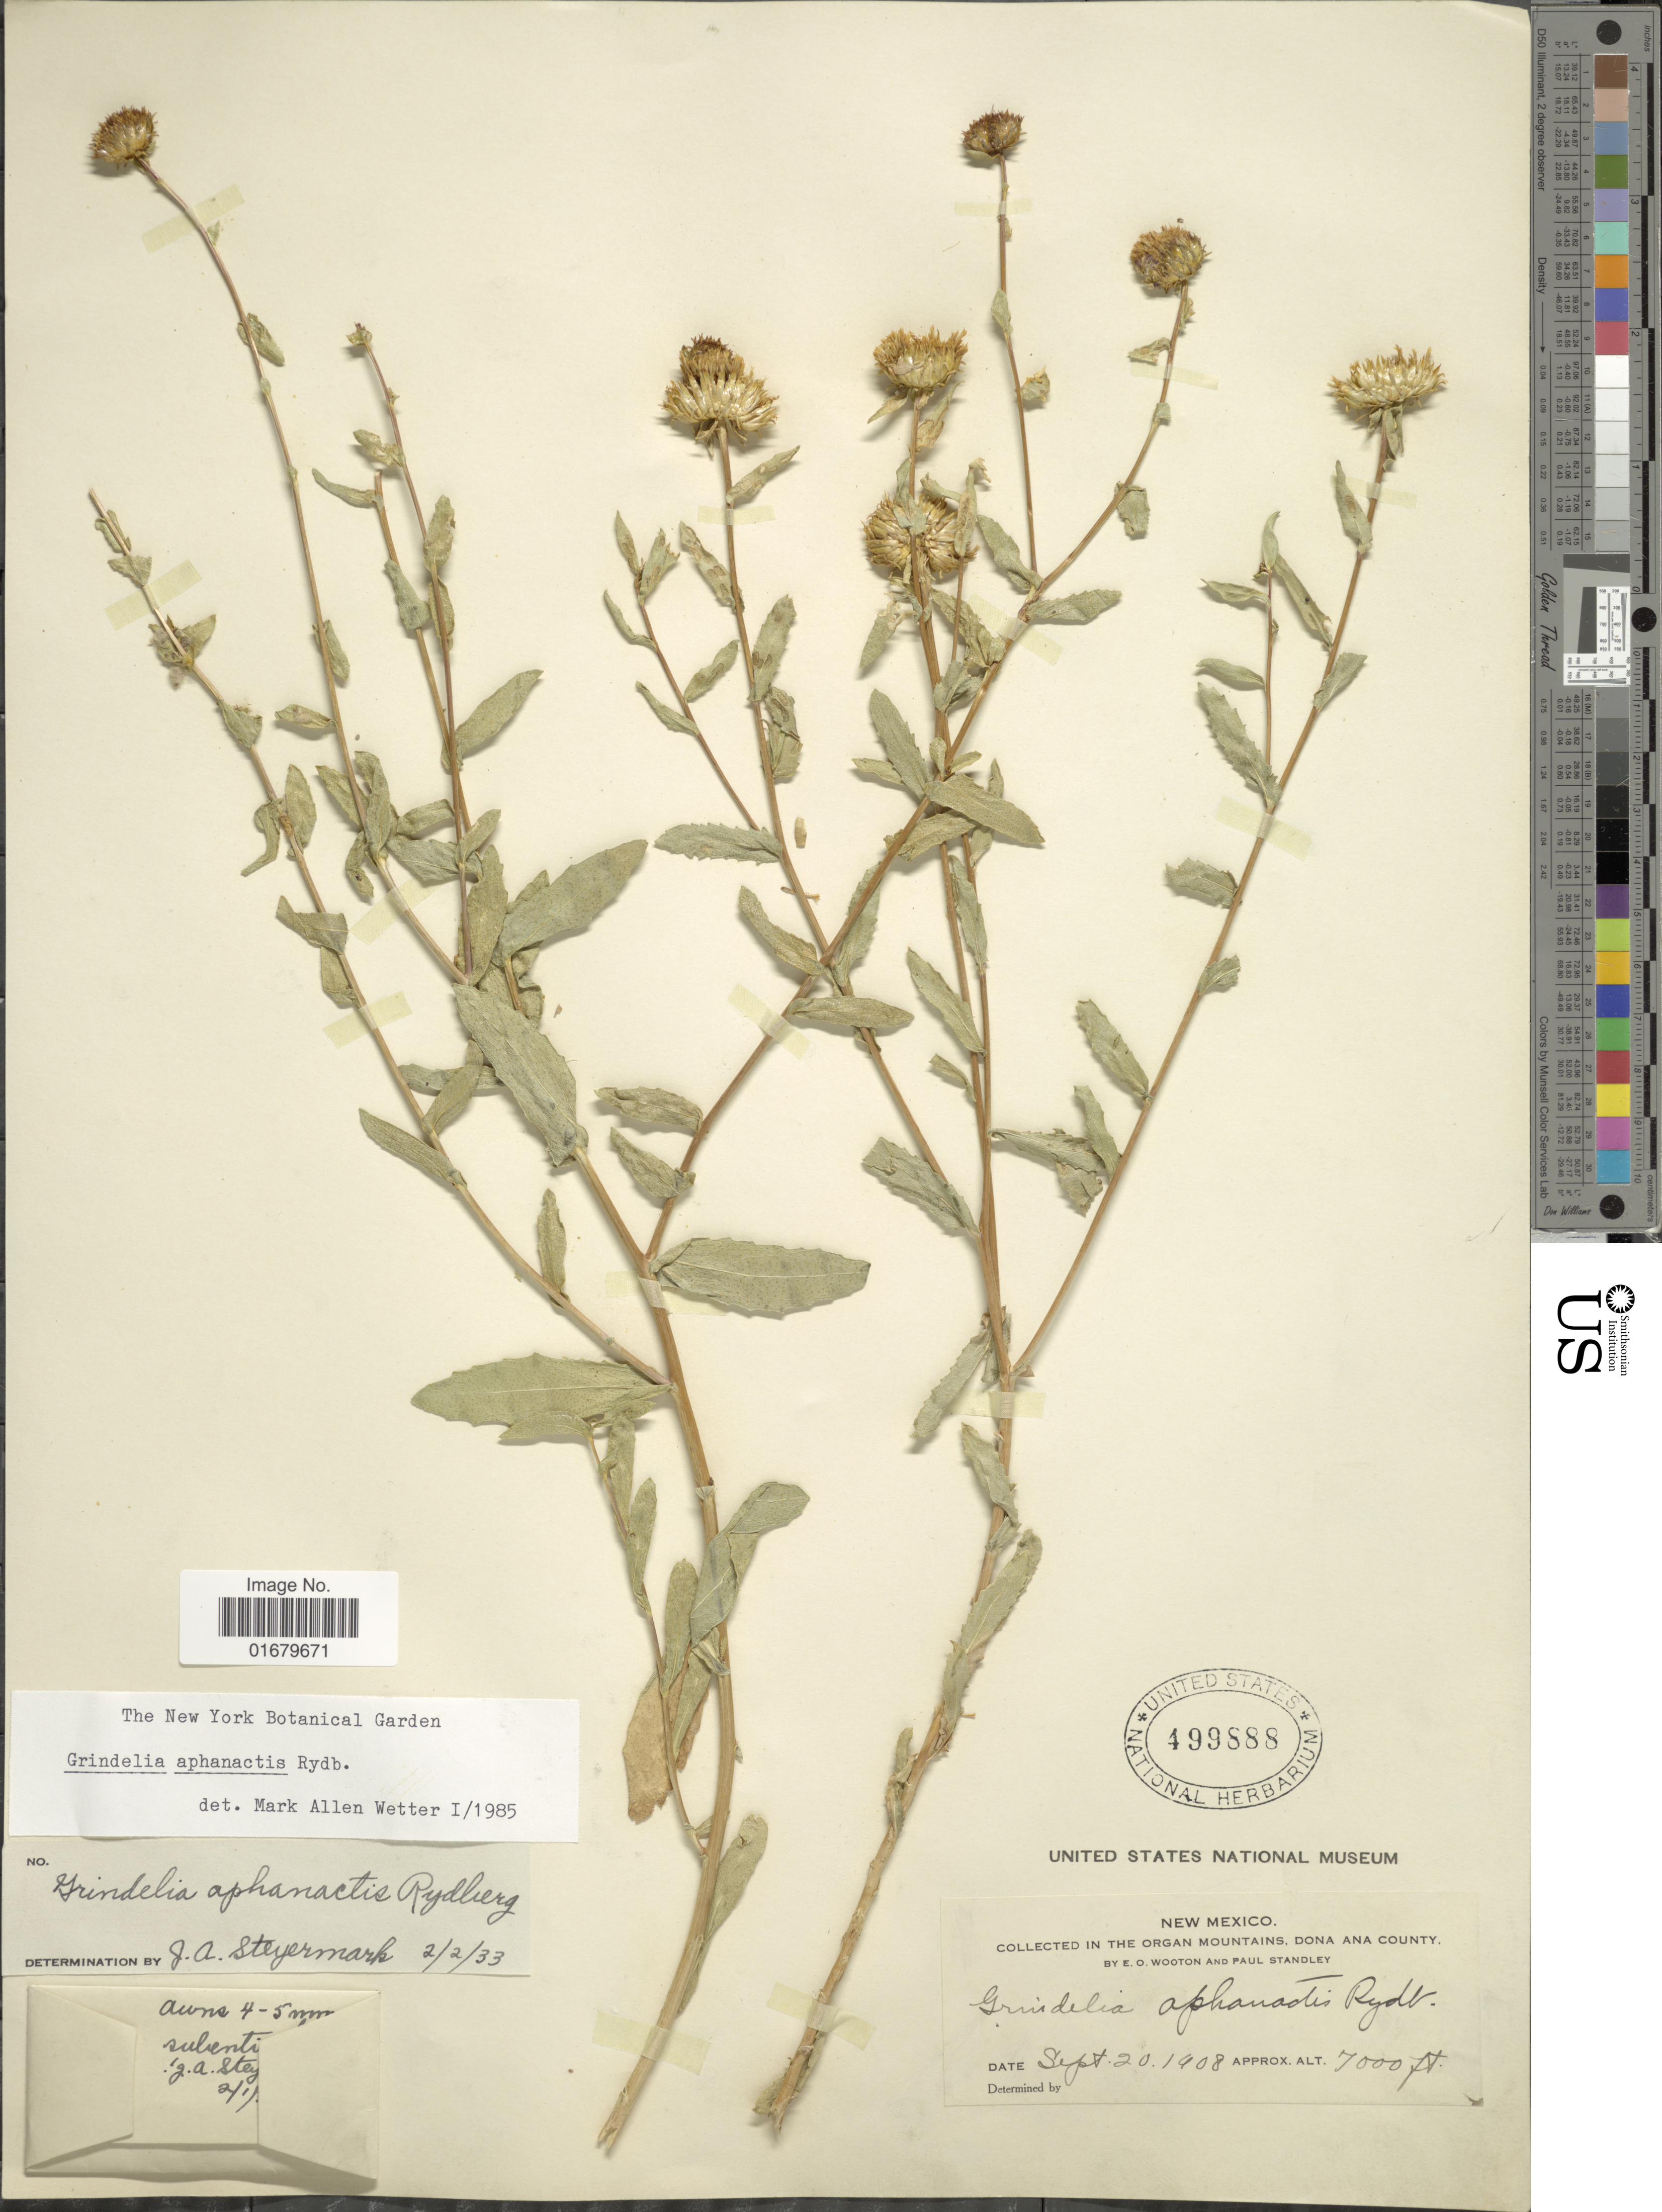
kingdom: Plantae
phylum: Tracheophyta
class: Magnoliopsida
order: Asterales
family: Asteraceae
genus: Grindelia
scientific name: Grindelia aphanactis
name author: Rydb.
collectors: E. O. Wooton & P. C. Standley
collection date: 1908-09-20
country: United States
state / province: New Mexico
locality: In the Organ Mountains, Dona Ana County.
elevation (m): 2134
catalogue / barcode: US 499888